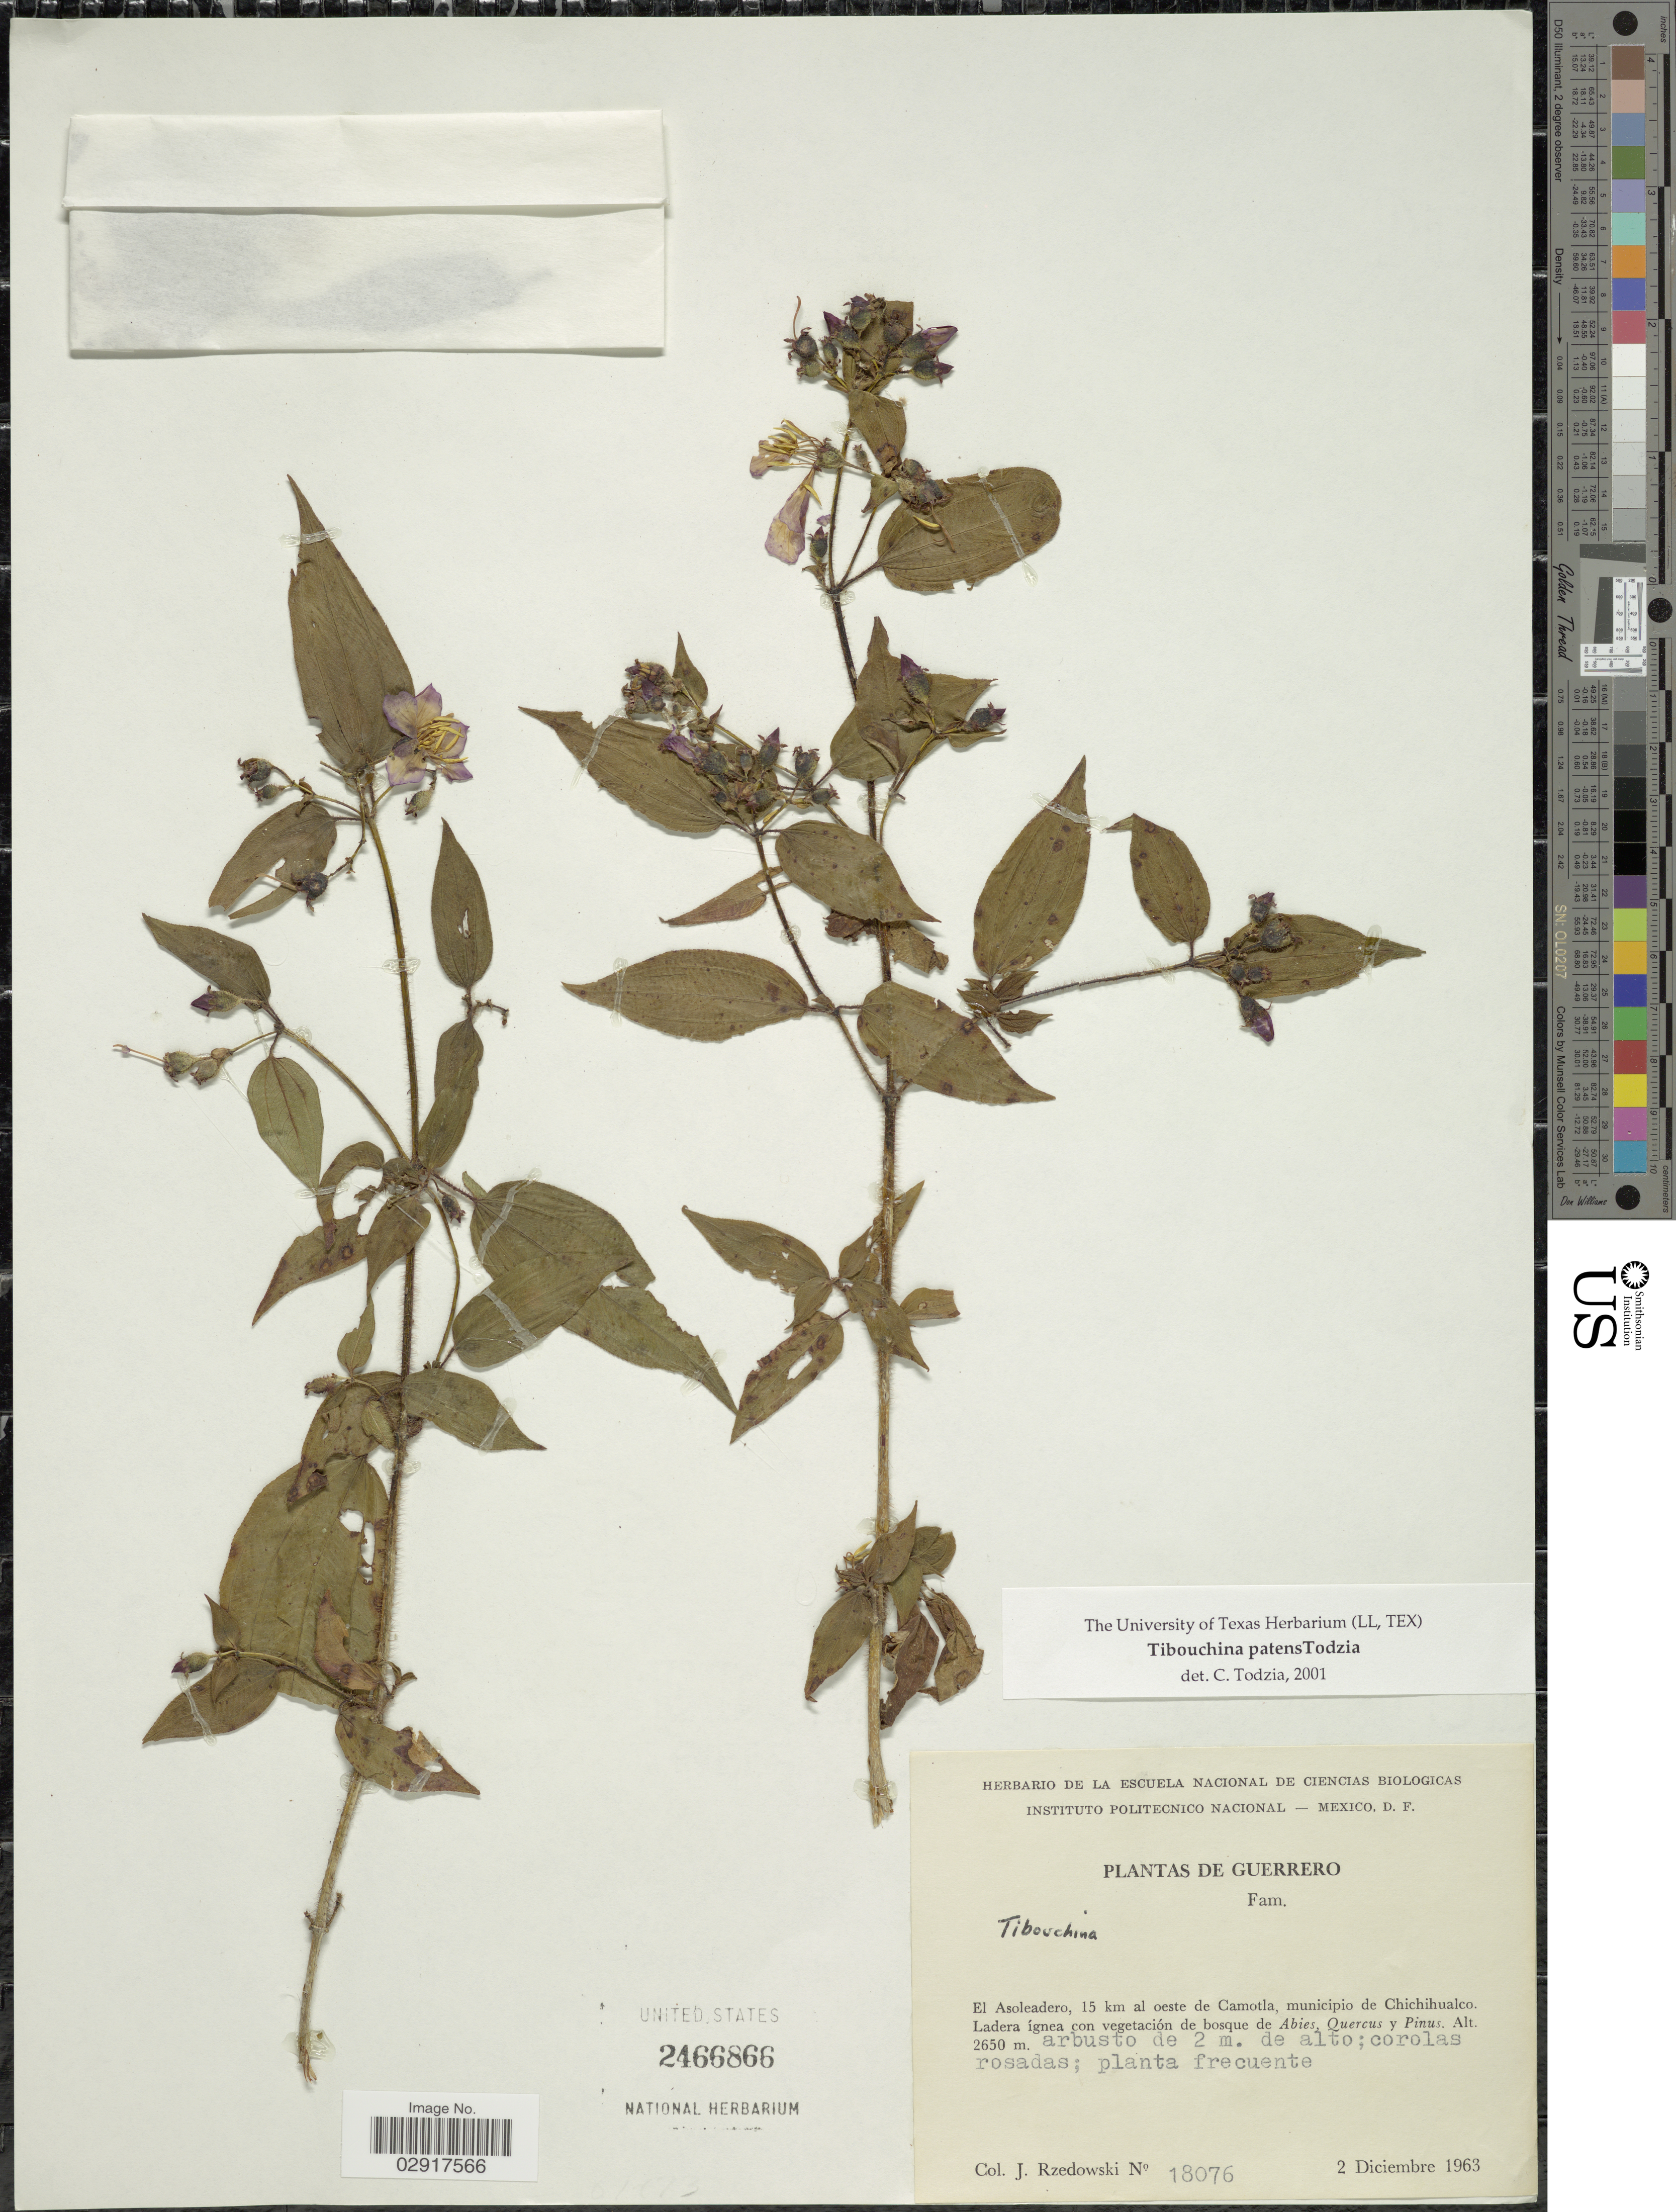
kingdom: Plantae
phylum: Tracheophyta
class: Magnoliopsida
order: Myrtales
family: Melastomataceae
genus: Chaetogastra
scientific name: Chaetogastra patens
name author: (Todzia) P.J.F. Guim. & Michelang.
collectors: J. Rzedowski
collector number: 18076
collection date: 1963-12-02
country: Mexico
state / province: Guerrero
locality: El Asoleadero, 15 km al oeste de Camotla, municipio de Chichihualco.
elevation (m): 2650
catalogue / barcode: US 2466866